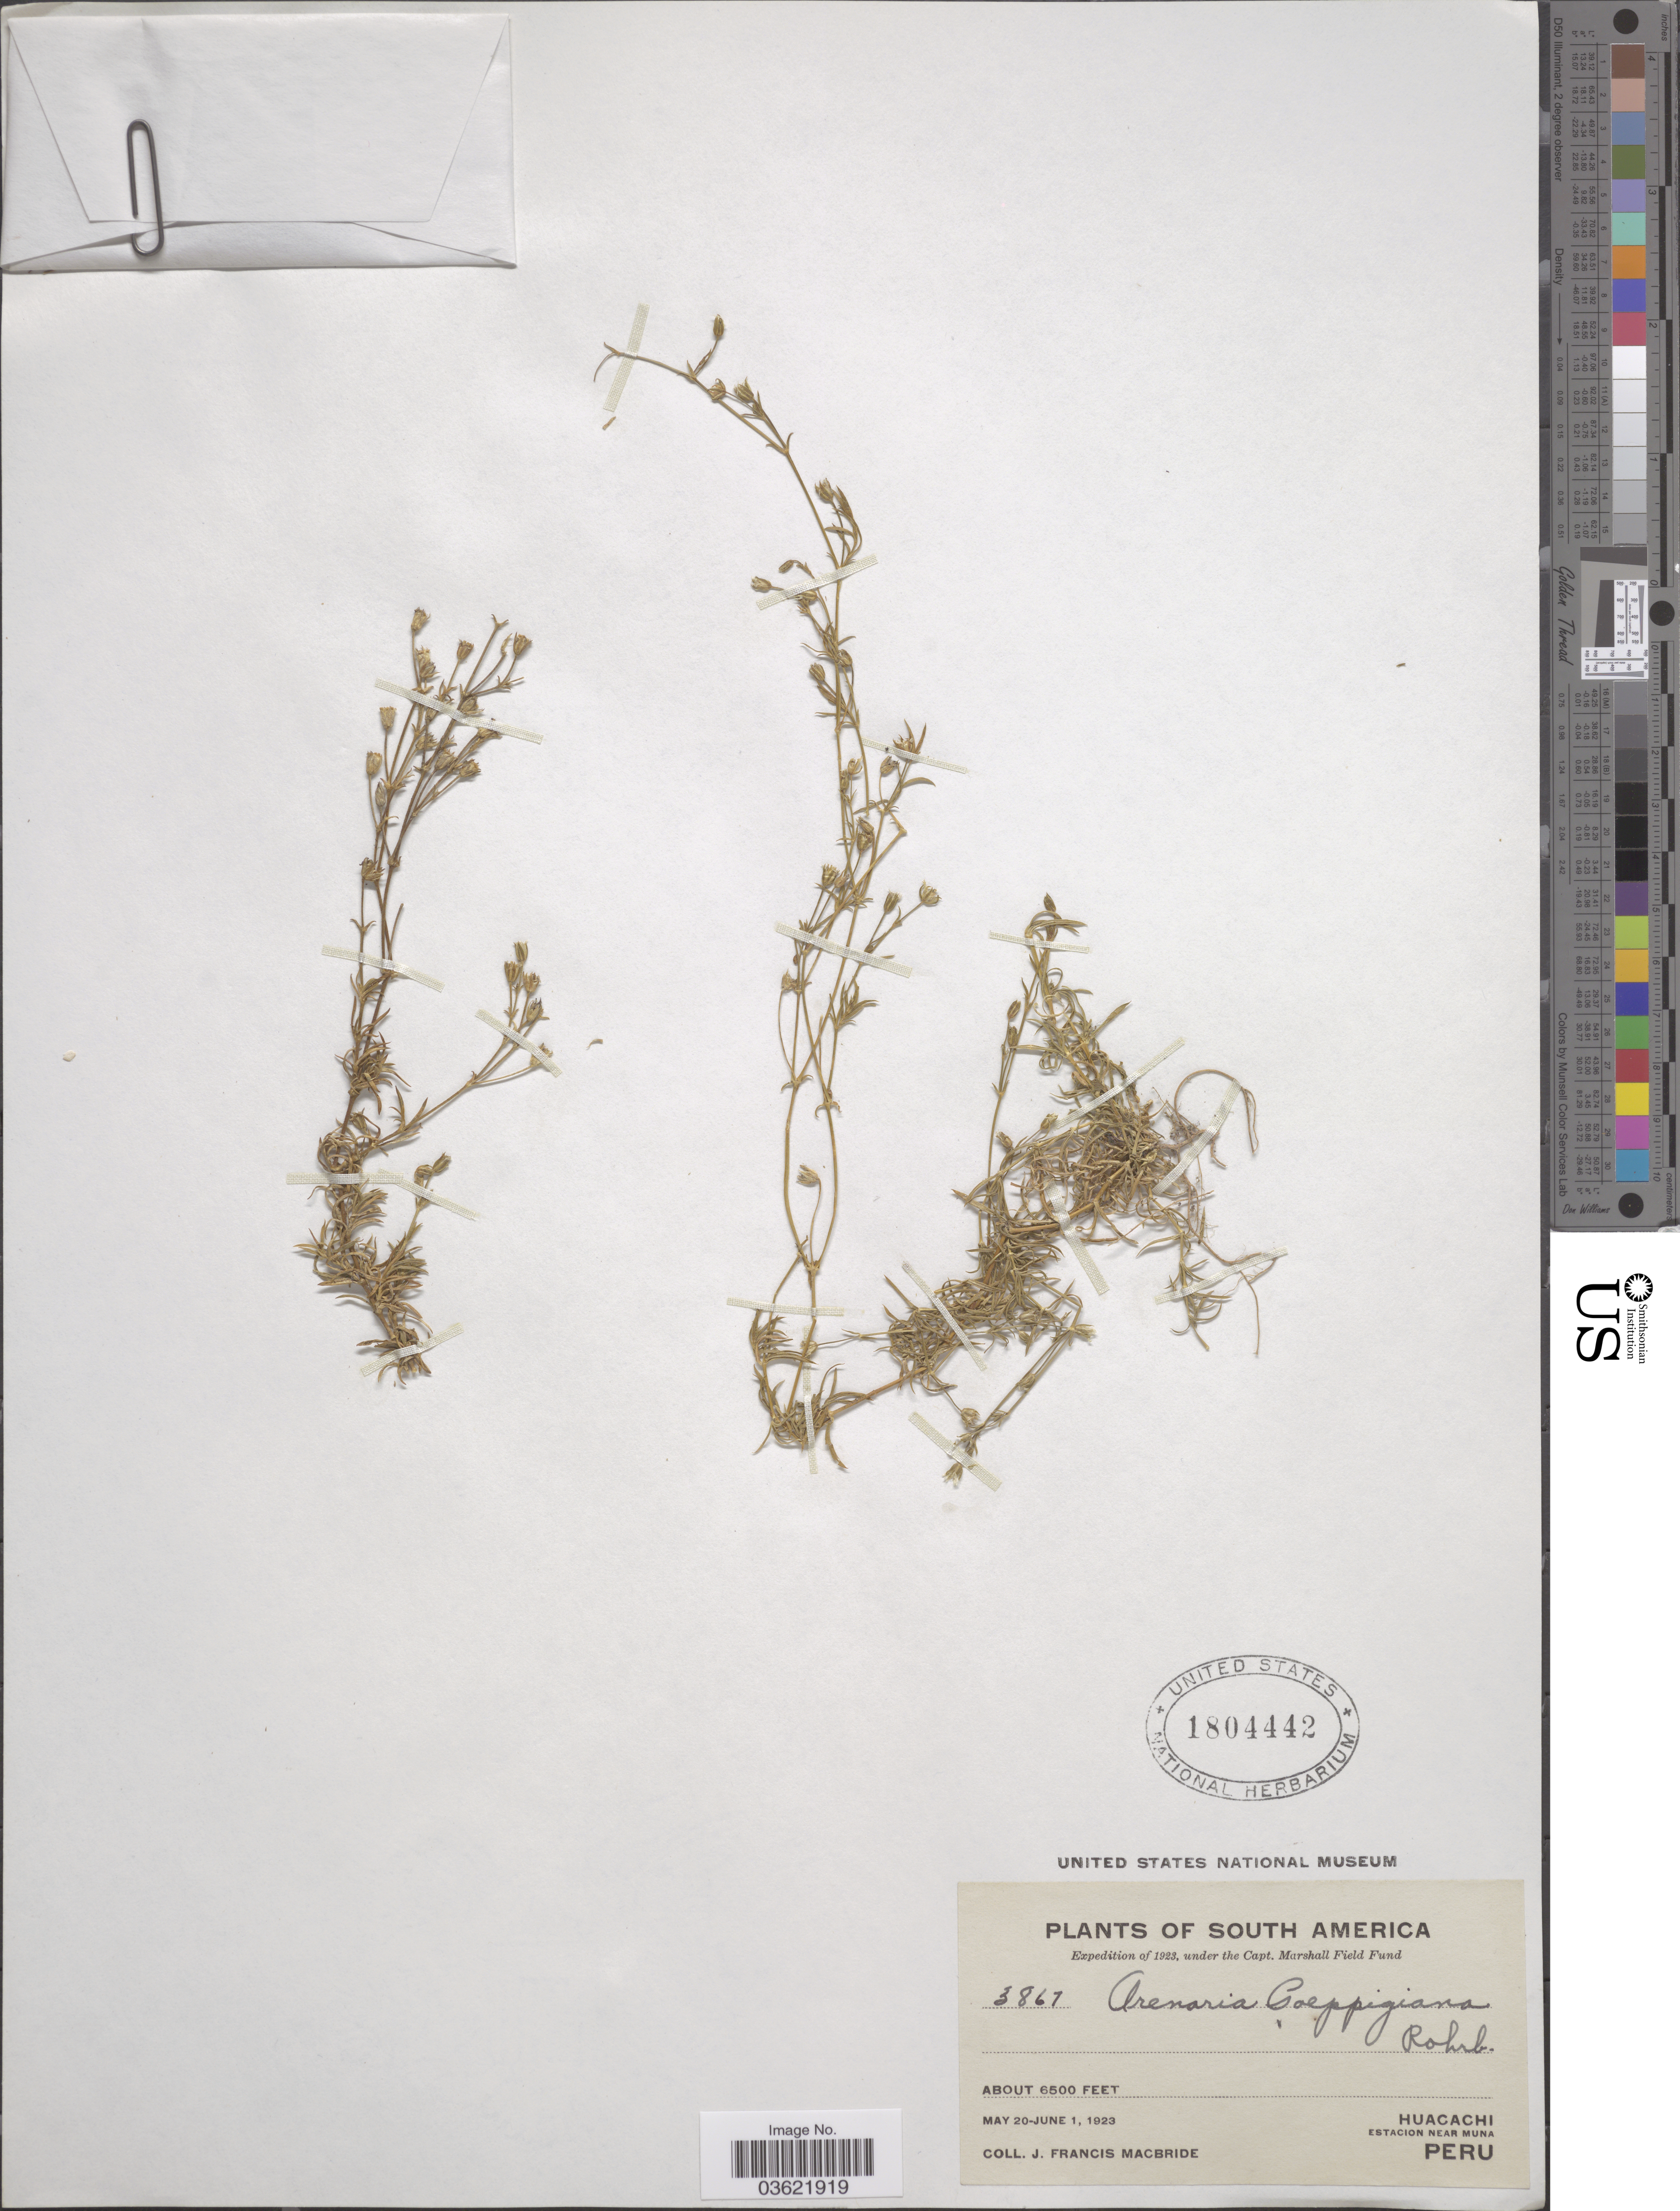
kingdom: Plantae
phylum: Tracheophyta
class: Magnoliopsida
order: Caryophyllales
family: Caryophyllaceae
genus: Arenaria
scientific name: Arenaria poeppigiana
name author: Rohrb.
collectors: J. F. Macbride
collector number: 3867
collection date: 1923-05-20/1923-06-01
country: Peru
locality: Huacachi. Estacion near Muna.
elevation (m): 1981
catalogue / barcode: US 1804442